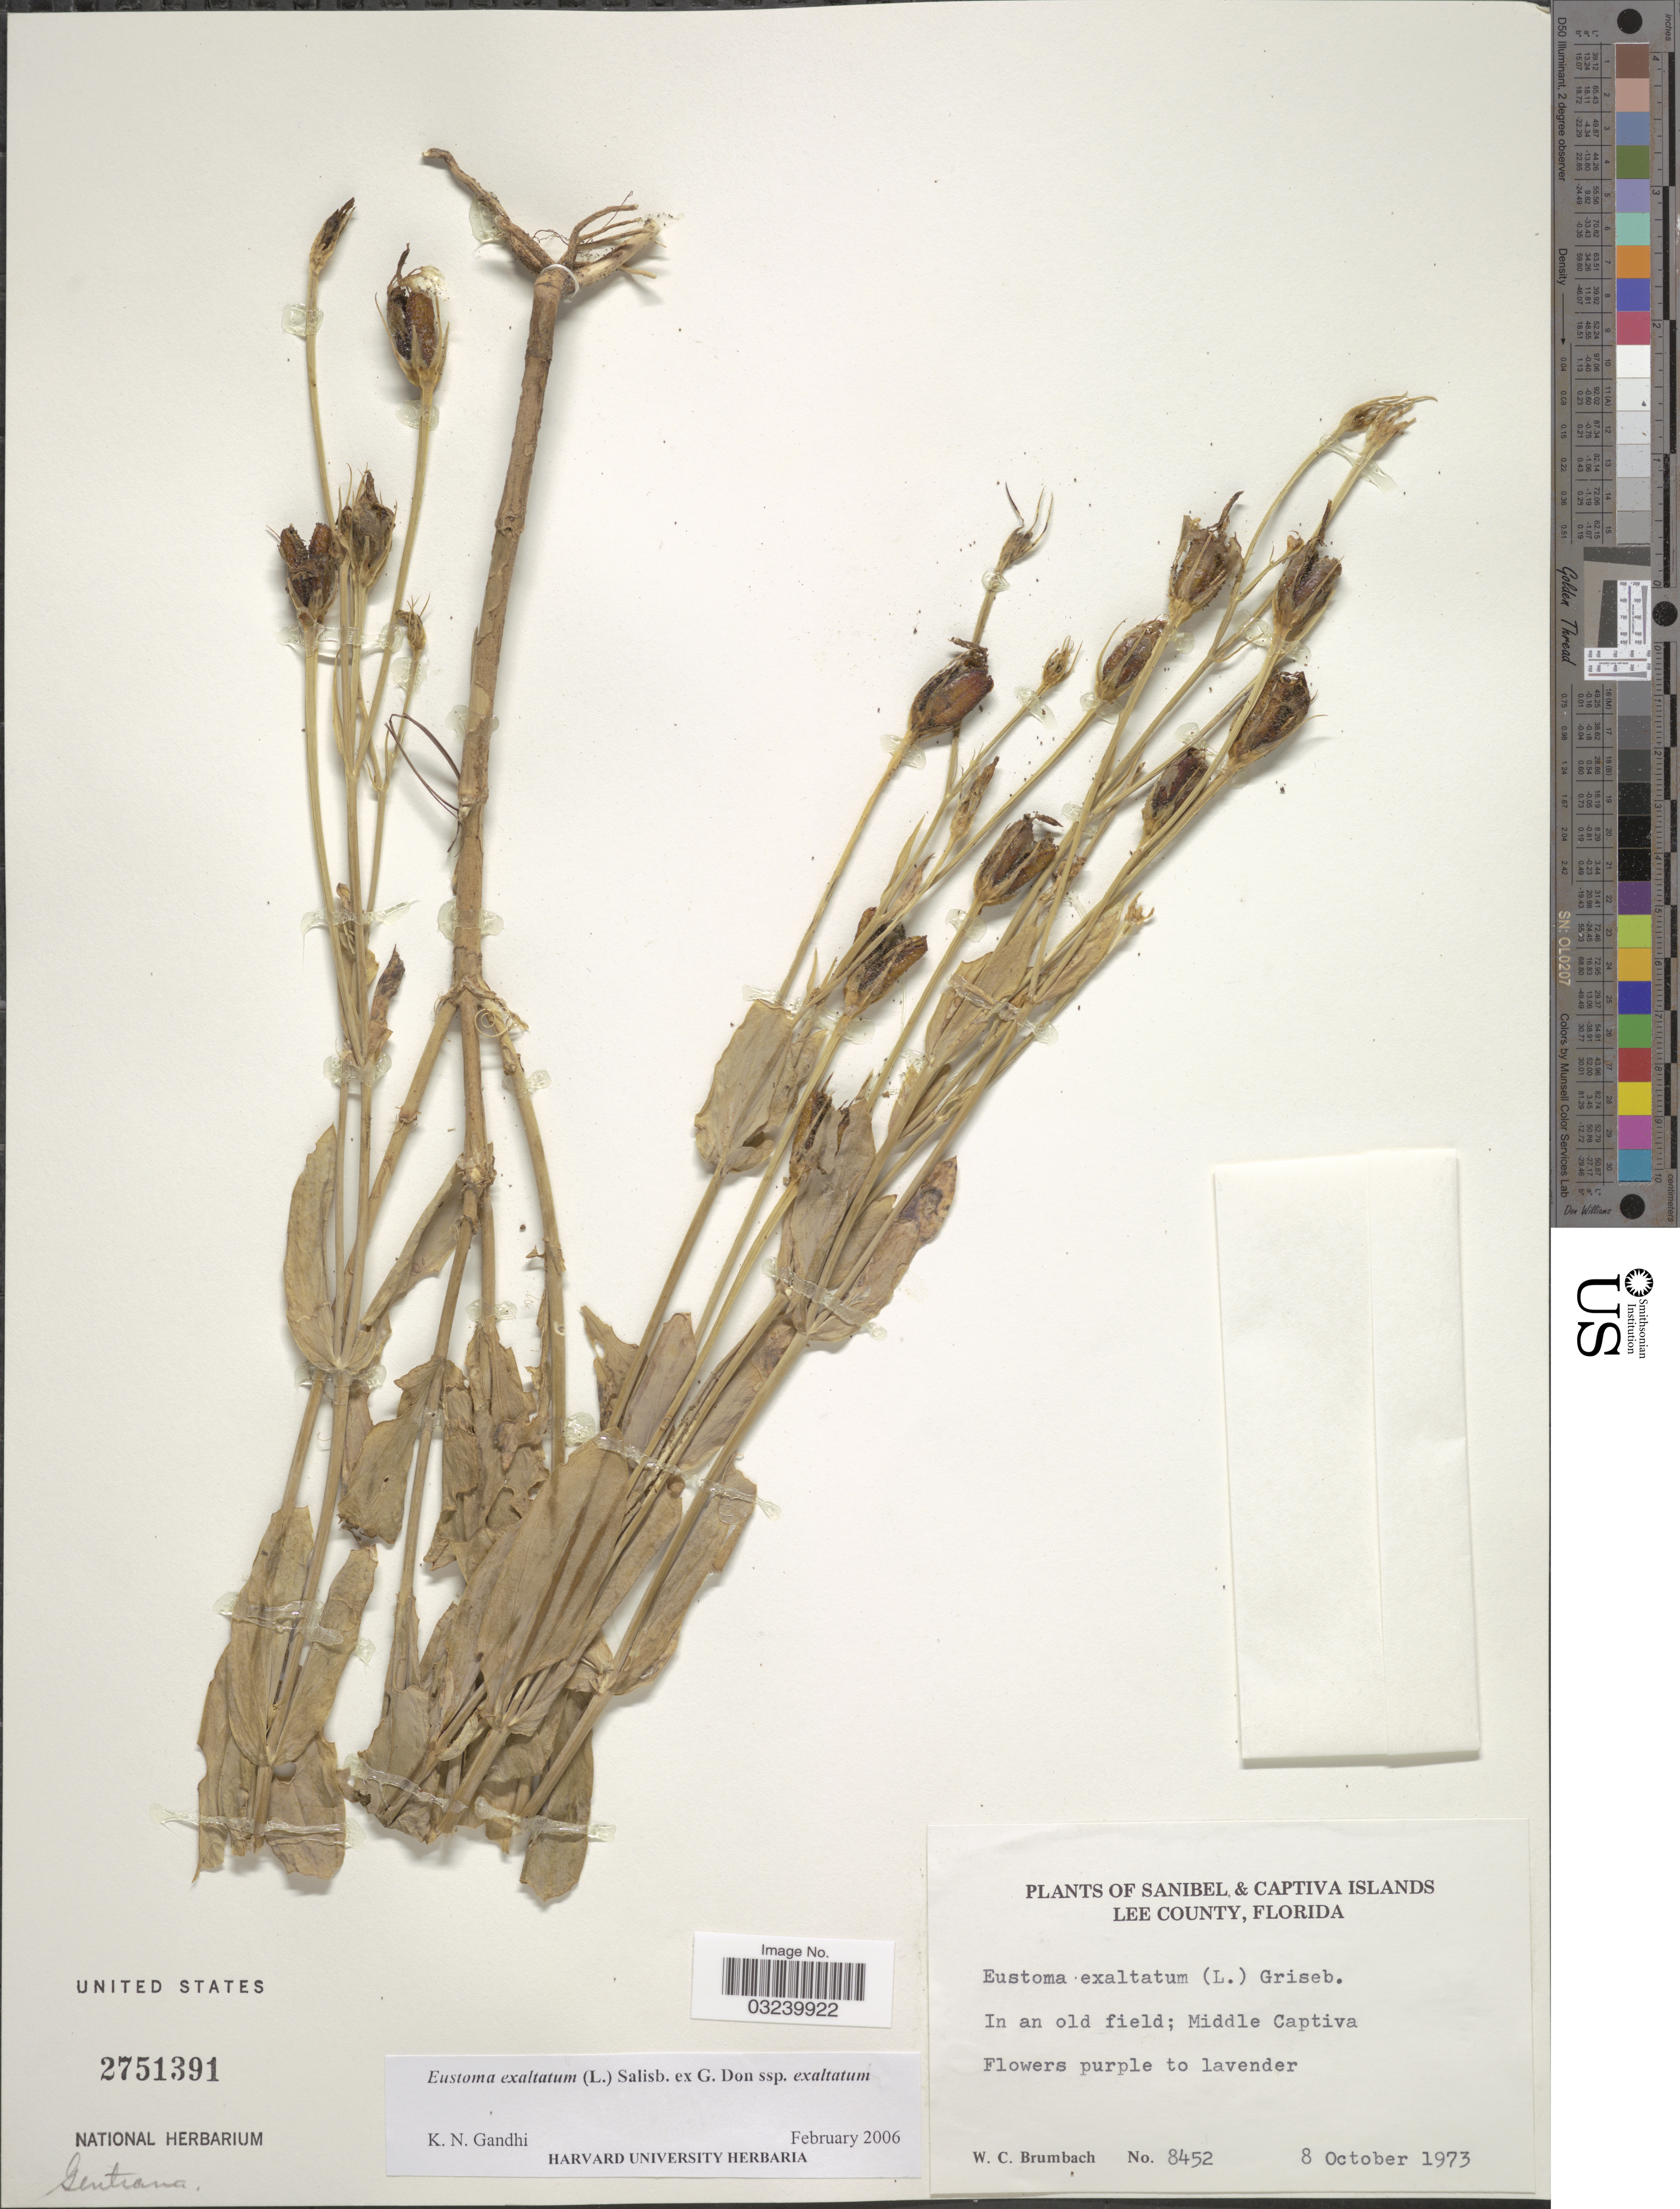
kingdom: Plantae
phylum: Tracheophyta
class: Magnoliopsida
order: Gentianales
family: Gentianaceae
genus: Eustoma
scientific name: Eustoma exaltatum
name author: (L.) Salisb. ex Don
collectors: W. C. Brumbach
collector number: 8452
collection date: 1973-10-08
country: United States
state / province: Florida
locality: Sanibel & Captiva Islands, Lee County, In an old field; Middle Captiva.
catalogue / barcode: US 2751391